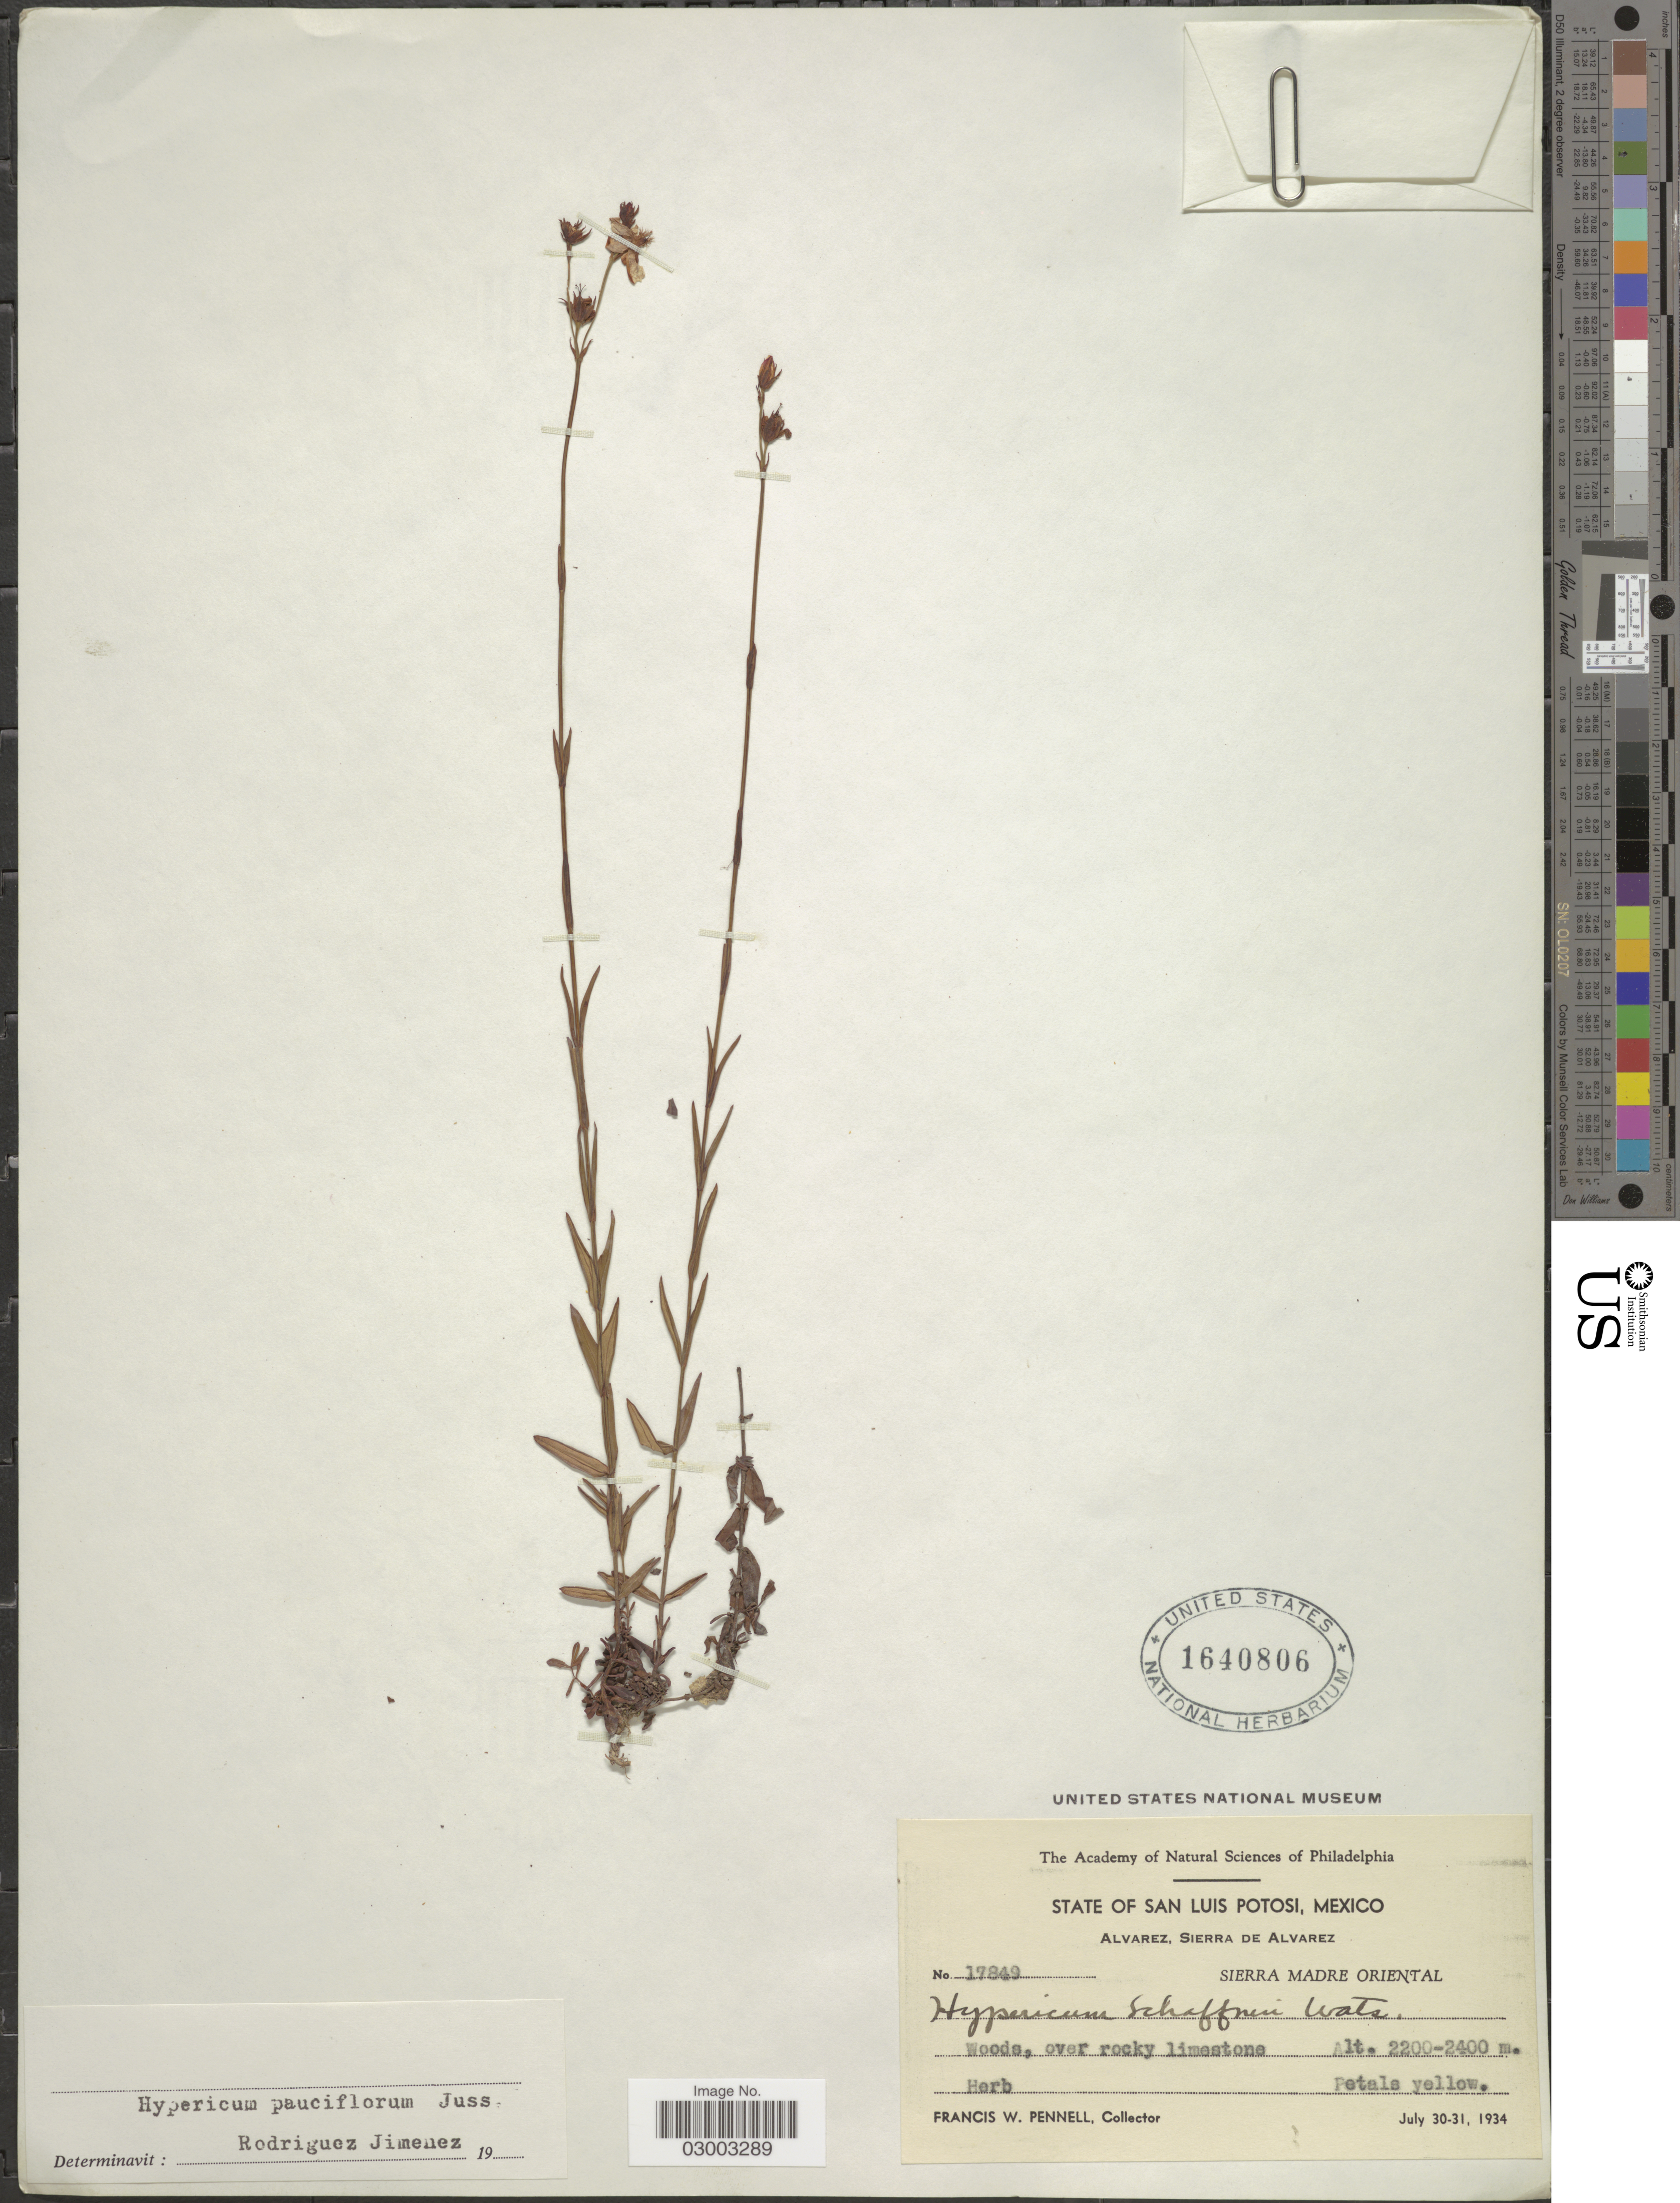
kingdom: Plantae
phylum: Tracheophyta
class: Magnoliopsida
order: Malpighiales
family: Hypericaceae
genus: Hypericum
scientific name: Hypericum pauciflorum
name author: Kunth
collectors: F. W. Pennell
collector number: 17849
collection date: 1934-07-30/1934-07-31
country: Mexico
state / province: San Luis Potosí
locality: State of San Luis Potosi. Alvarez, Sierra de Alvarez. Sierra Madre Oriental.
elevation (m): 2200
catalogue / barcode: US 1640806